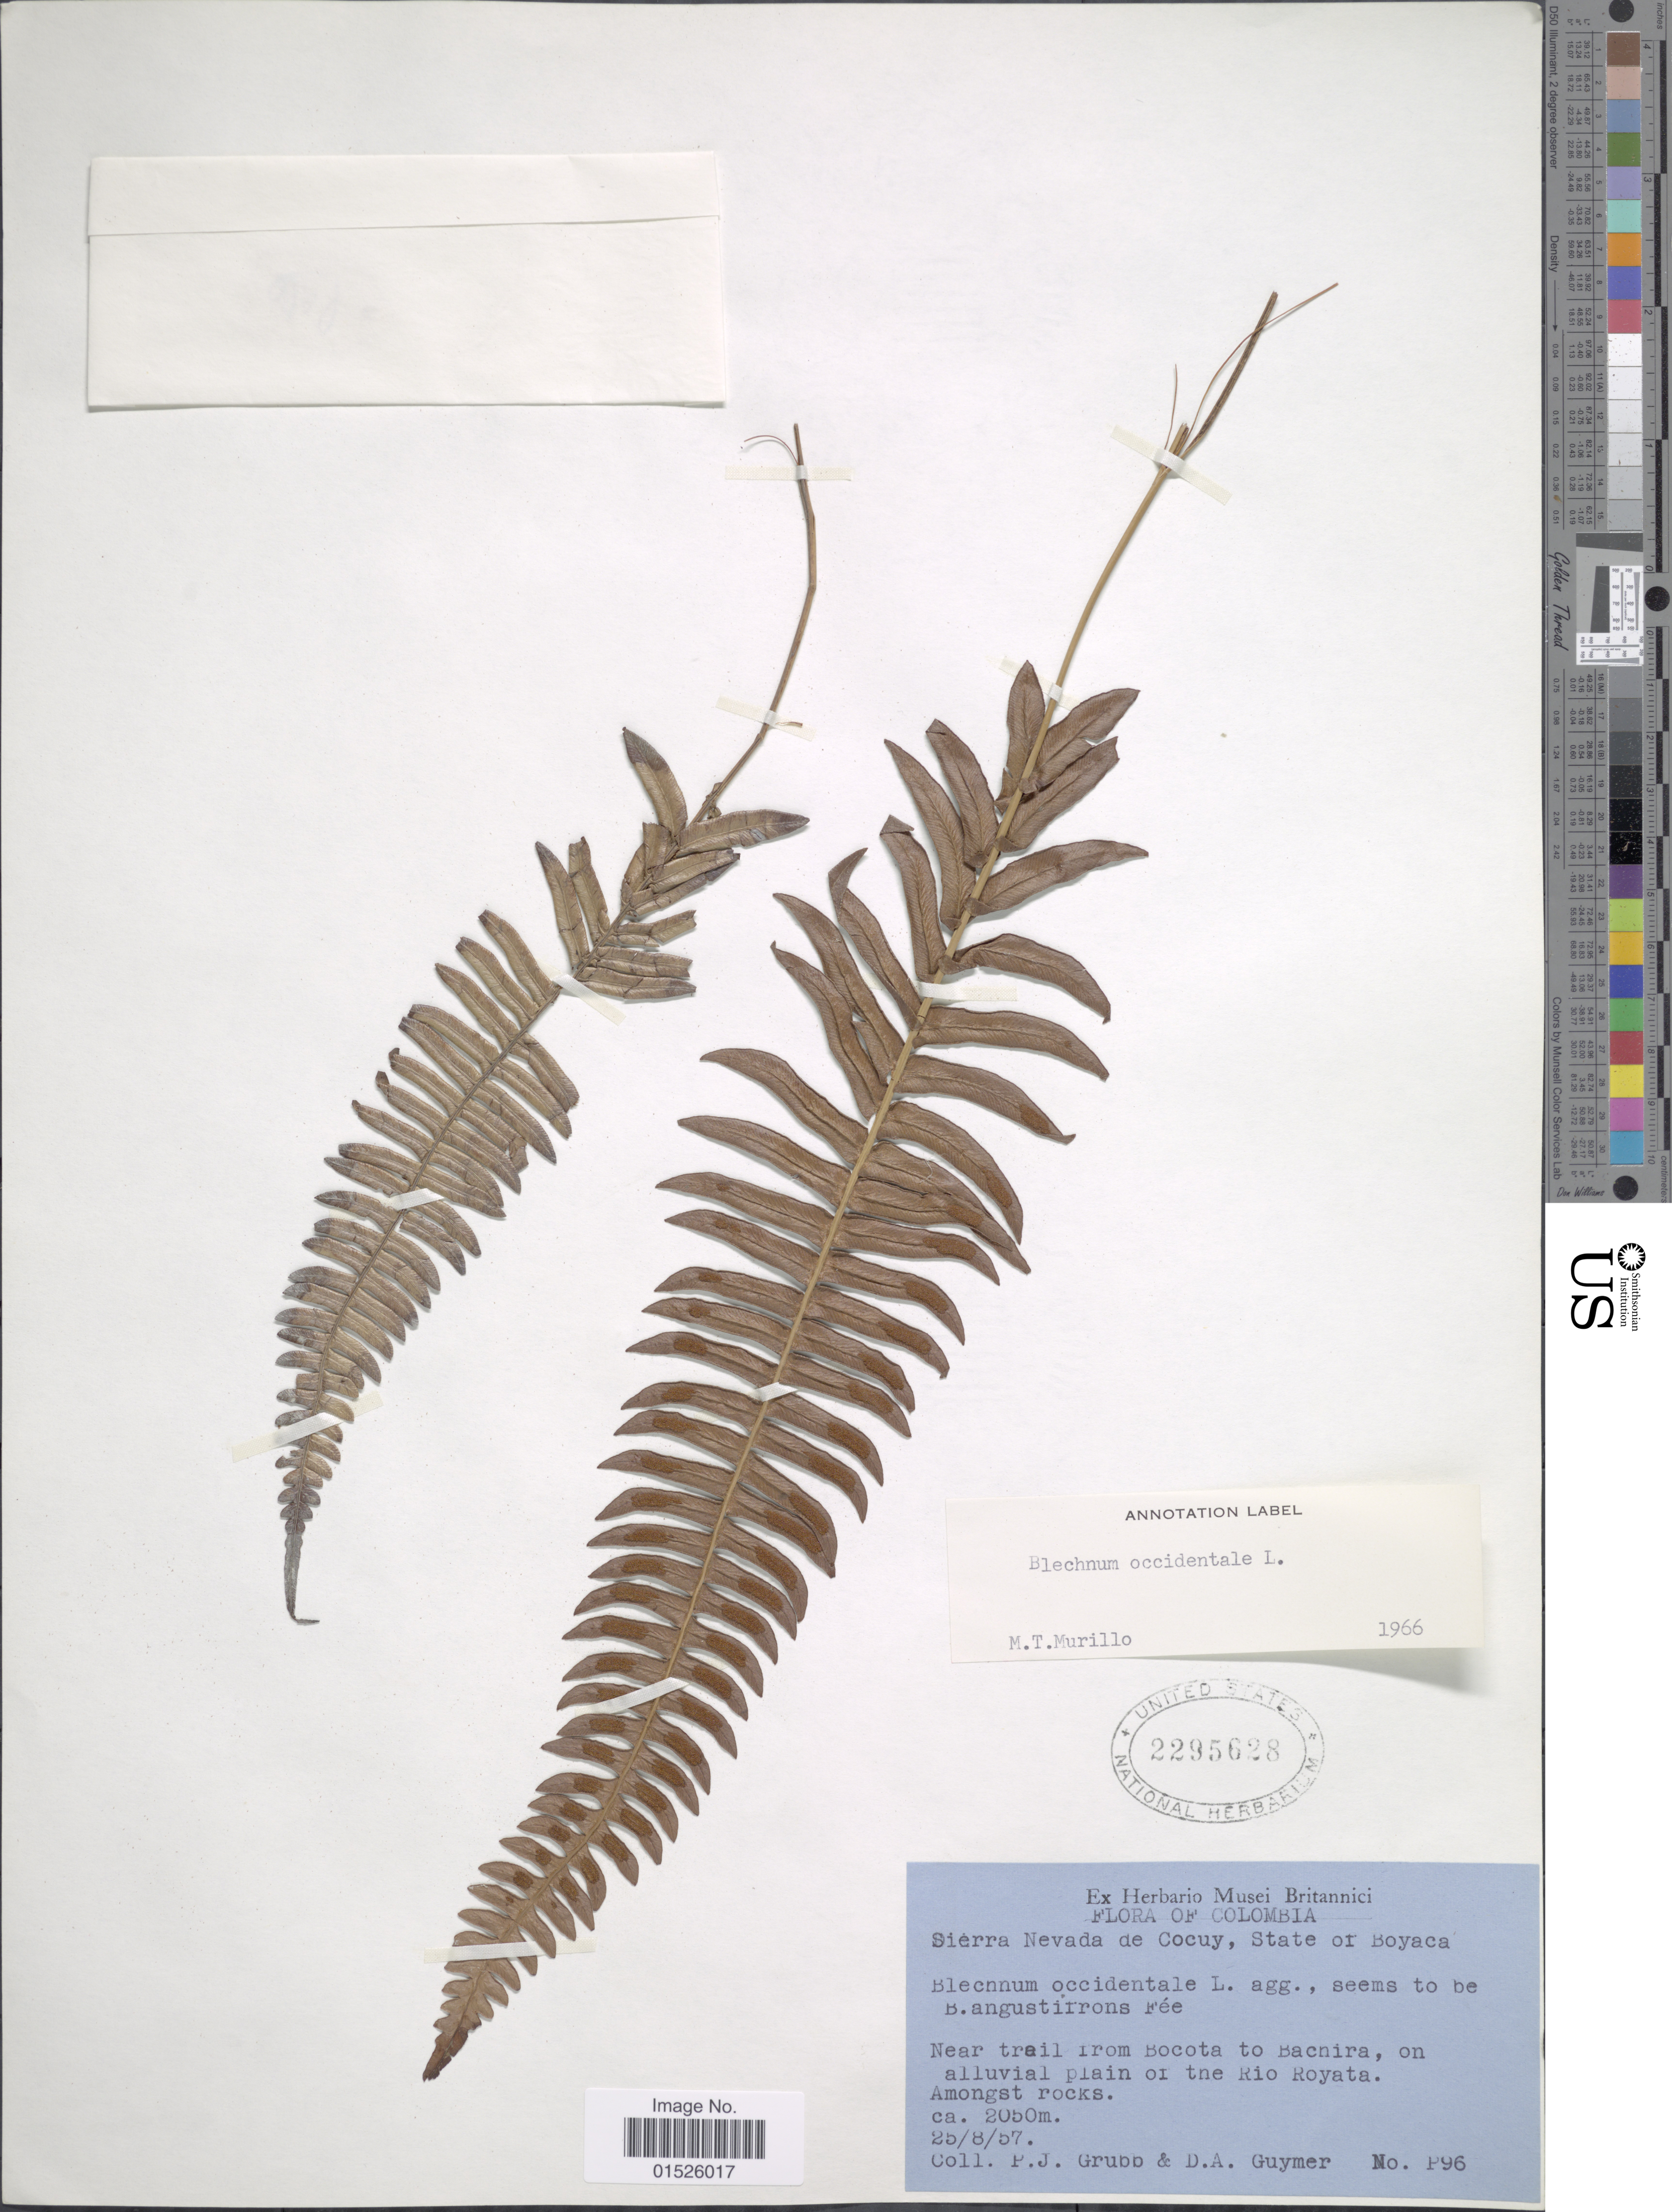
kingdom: Plantae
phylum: Tracheophyta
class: Polypodiopsida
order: Polypodiales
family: Blechnaceae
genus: Blechnum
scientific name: Blechnum glandulosum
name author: Link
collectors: P. J. Grubb & D. Guymer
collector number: P96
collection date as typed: Transcribed d/m/y: 25/8/57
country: Colombia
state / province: Boyacá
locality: Colombia, Sierra Nevada de Cocuy, State of Boyaca, near trail from Bocota to Bachira, on alluvial plain or the Rio Royata.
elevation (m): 2050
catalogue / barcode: US 2295628